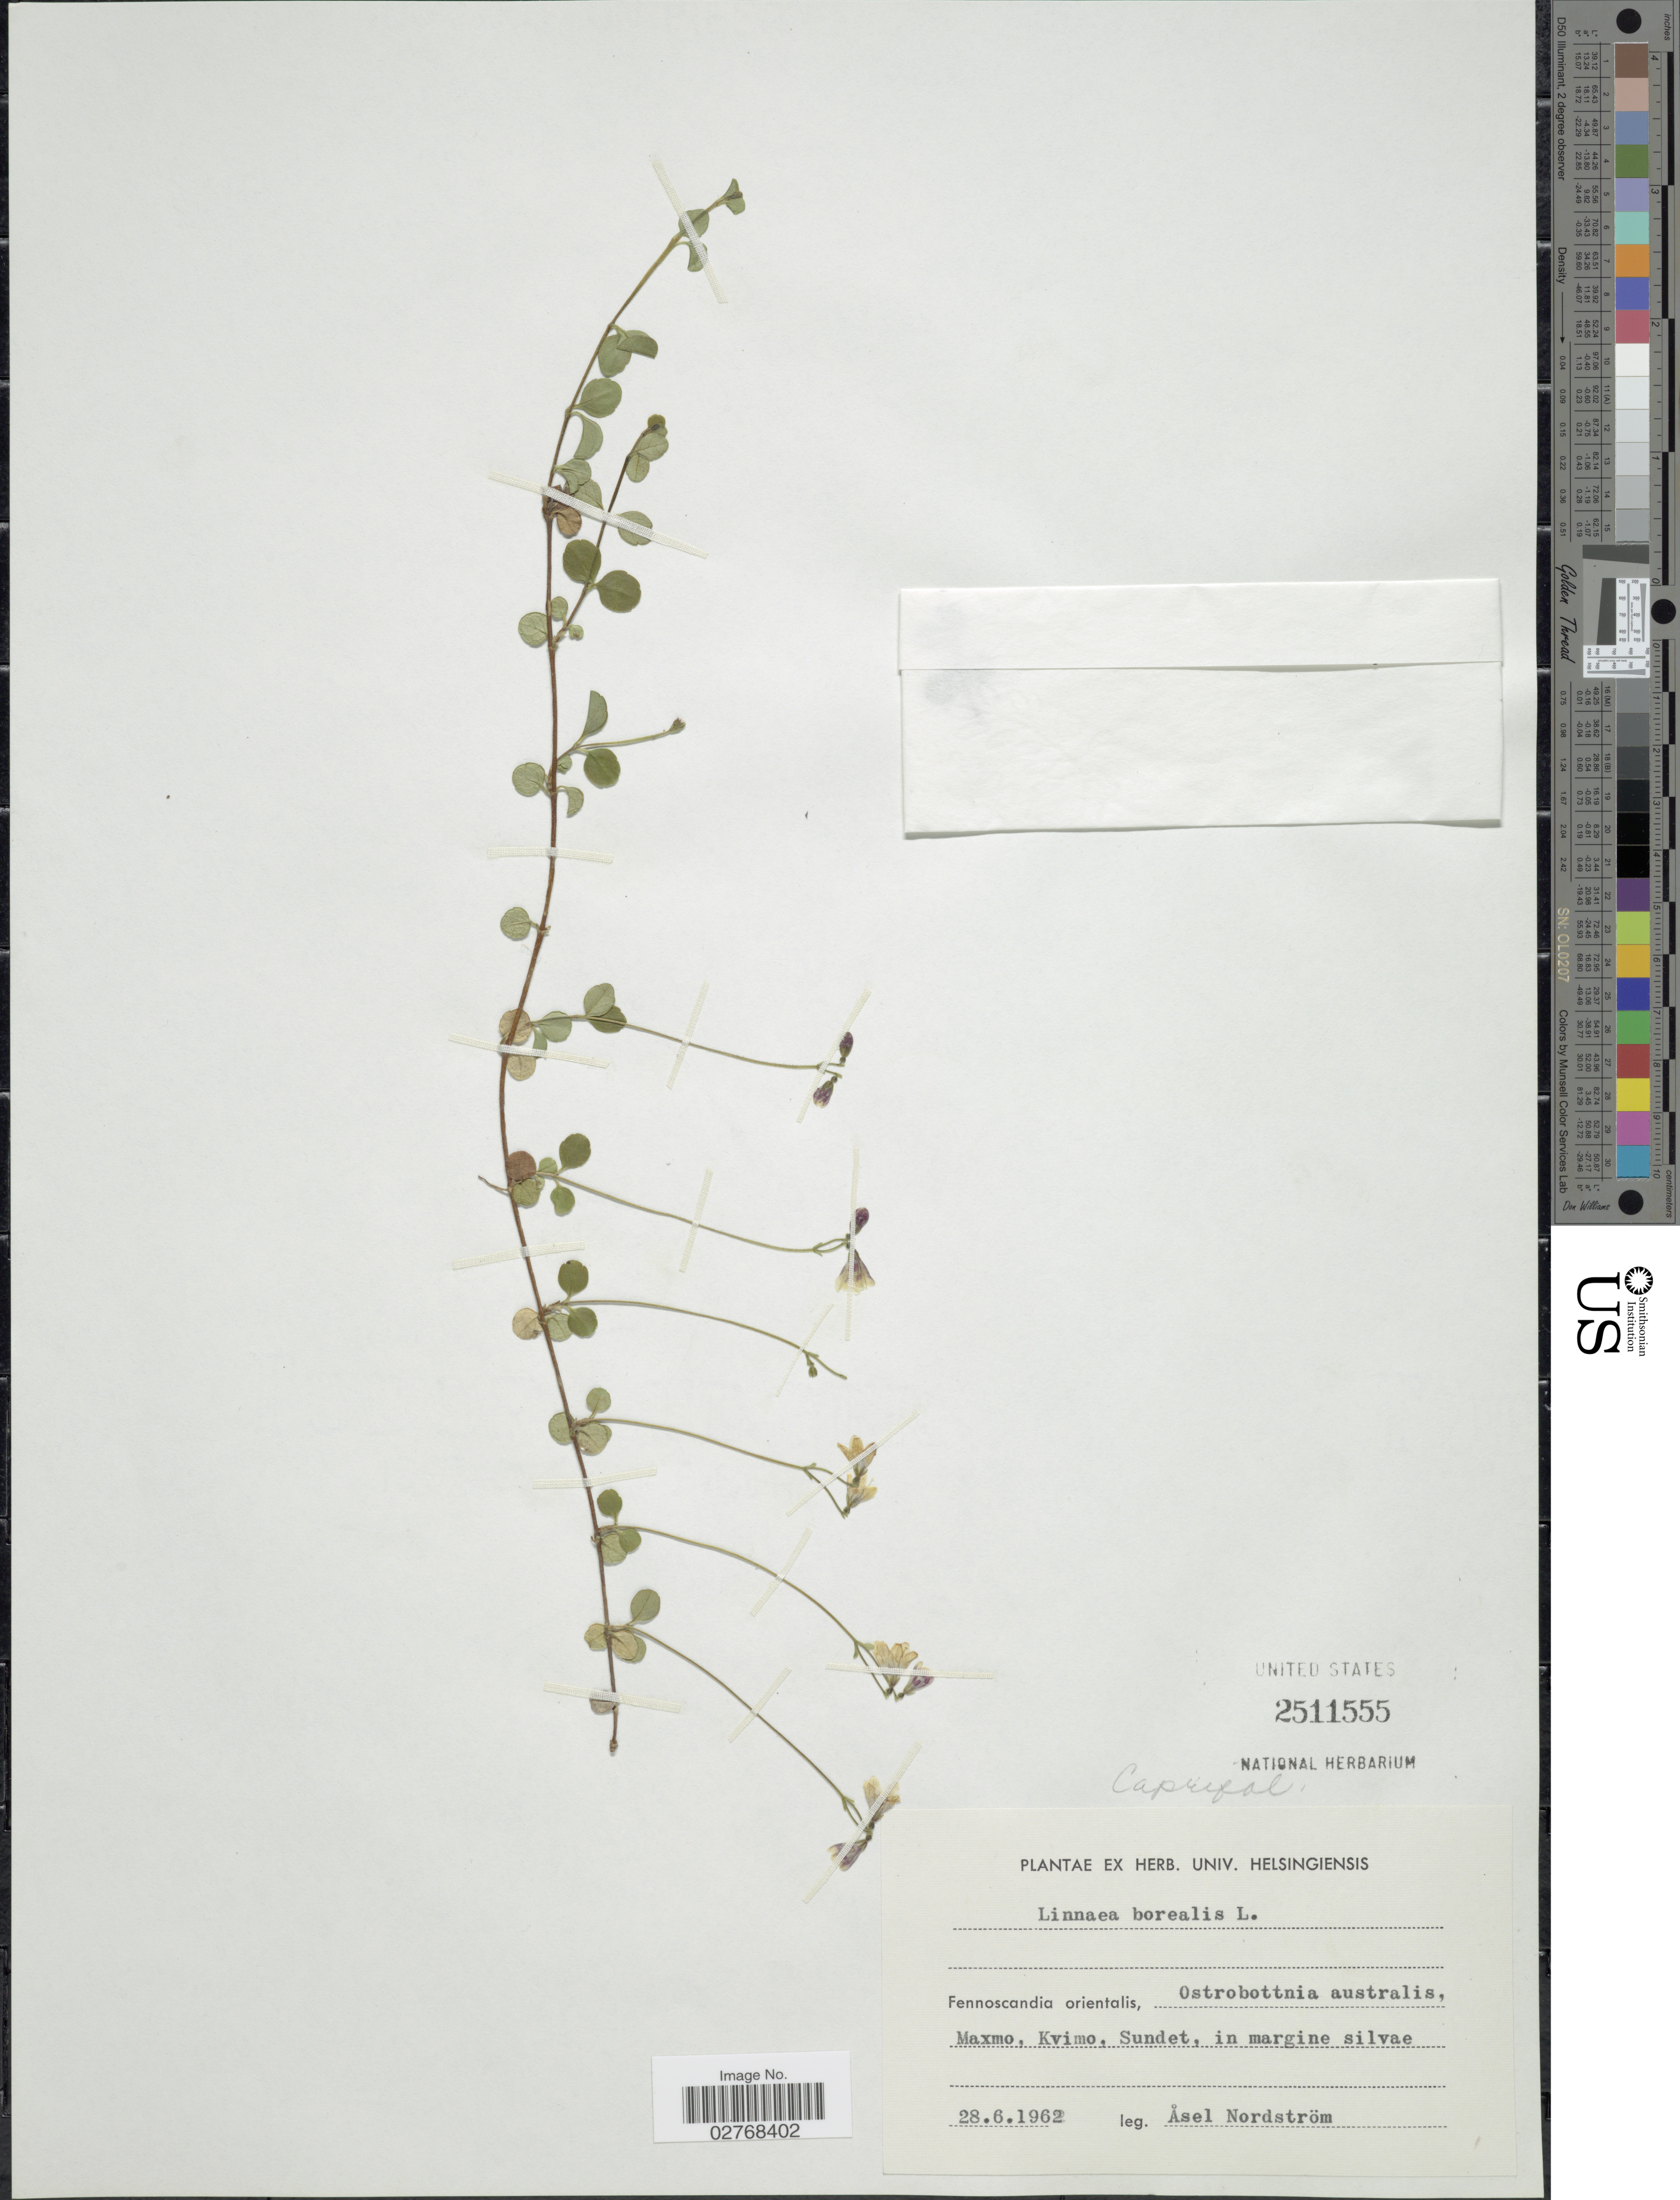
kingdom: Plantae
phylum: Tracheophyta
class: Magnoliopsida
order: Dipsacales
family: Caprifoliaceae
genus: Linnaea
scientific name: Linnaea borealis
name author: L.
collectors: A. Nordström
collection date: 1962-06-28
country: Finland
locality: Fennoscandia orientalis, Ostrobottnia australis, Maxmo, Kvimo, Sundet.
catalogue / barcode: US 2511555